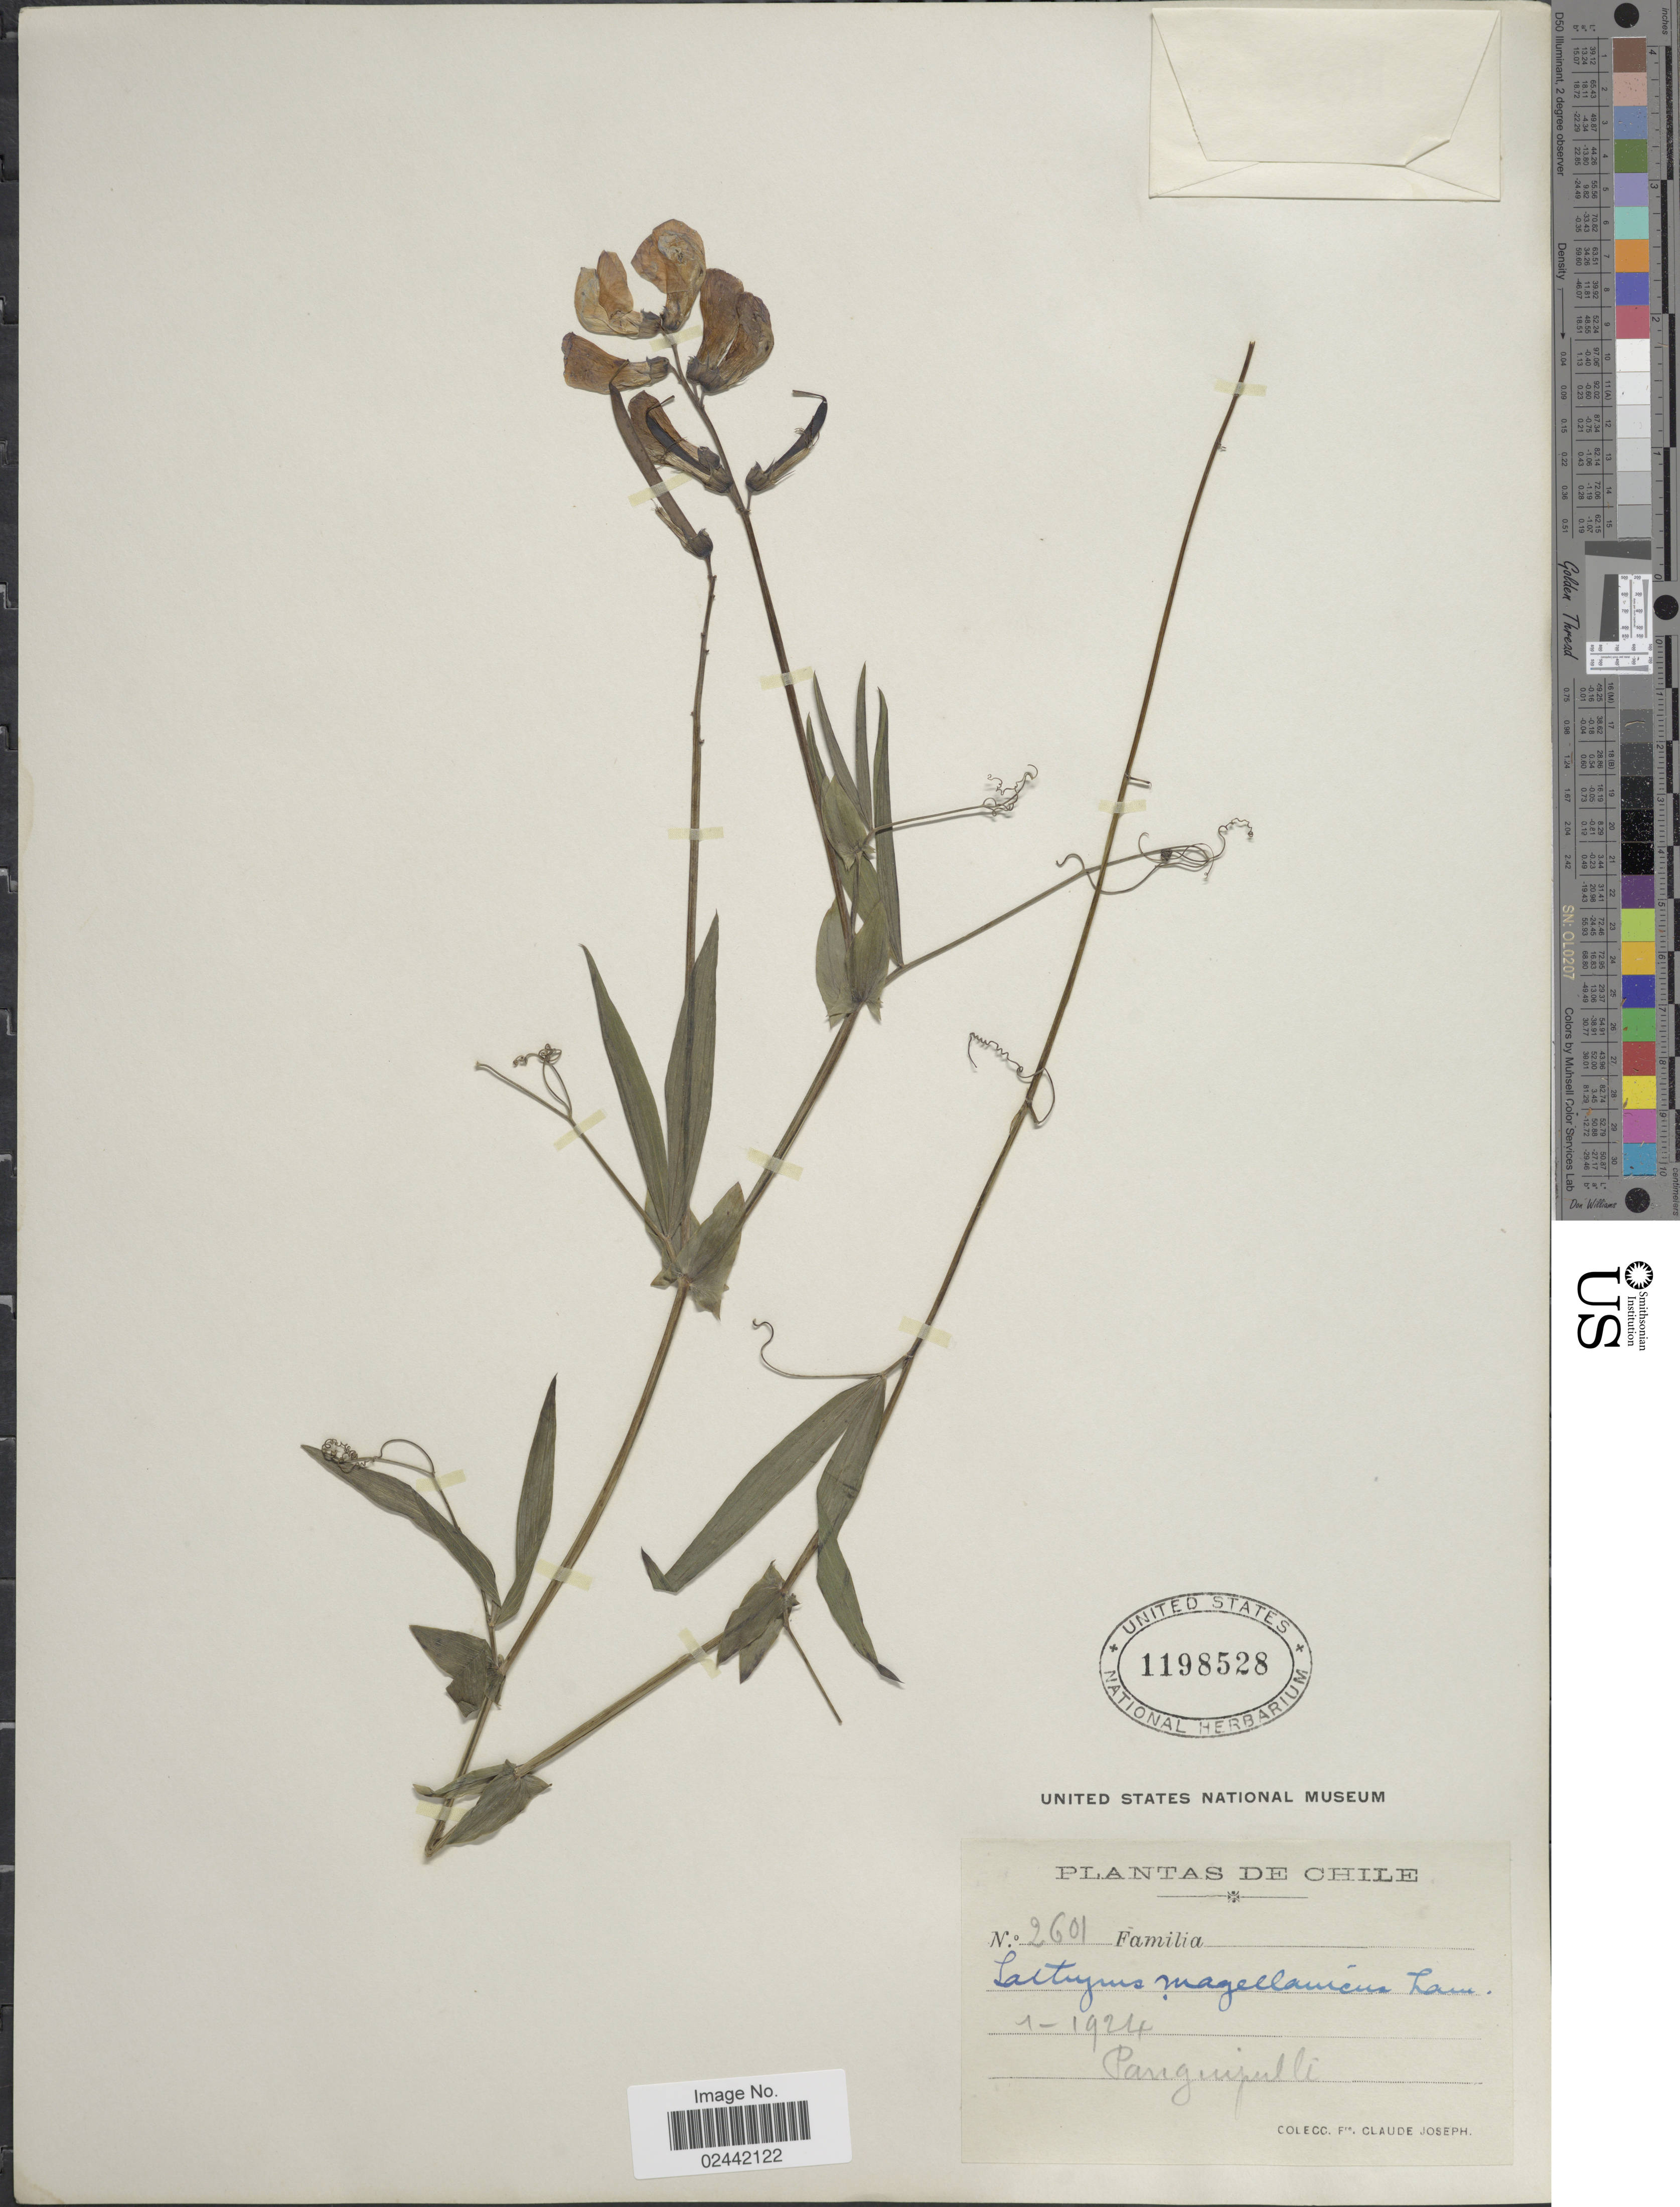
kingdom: Plantae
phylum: Tracheophyta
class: Magnoliopsida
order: Fabales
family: Fabaceae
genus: Lathyrus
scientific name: Lathyrus magellanicus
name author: Lam.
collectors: Bro. Claude-Joseph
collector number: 2601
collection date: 1924-01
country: Chile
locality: Panguipulti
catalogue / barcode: US 1198528